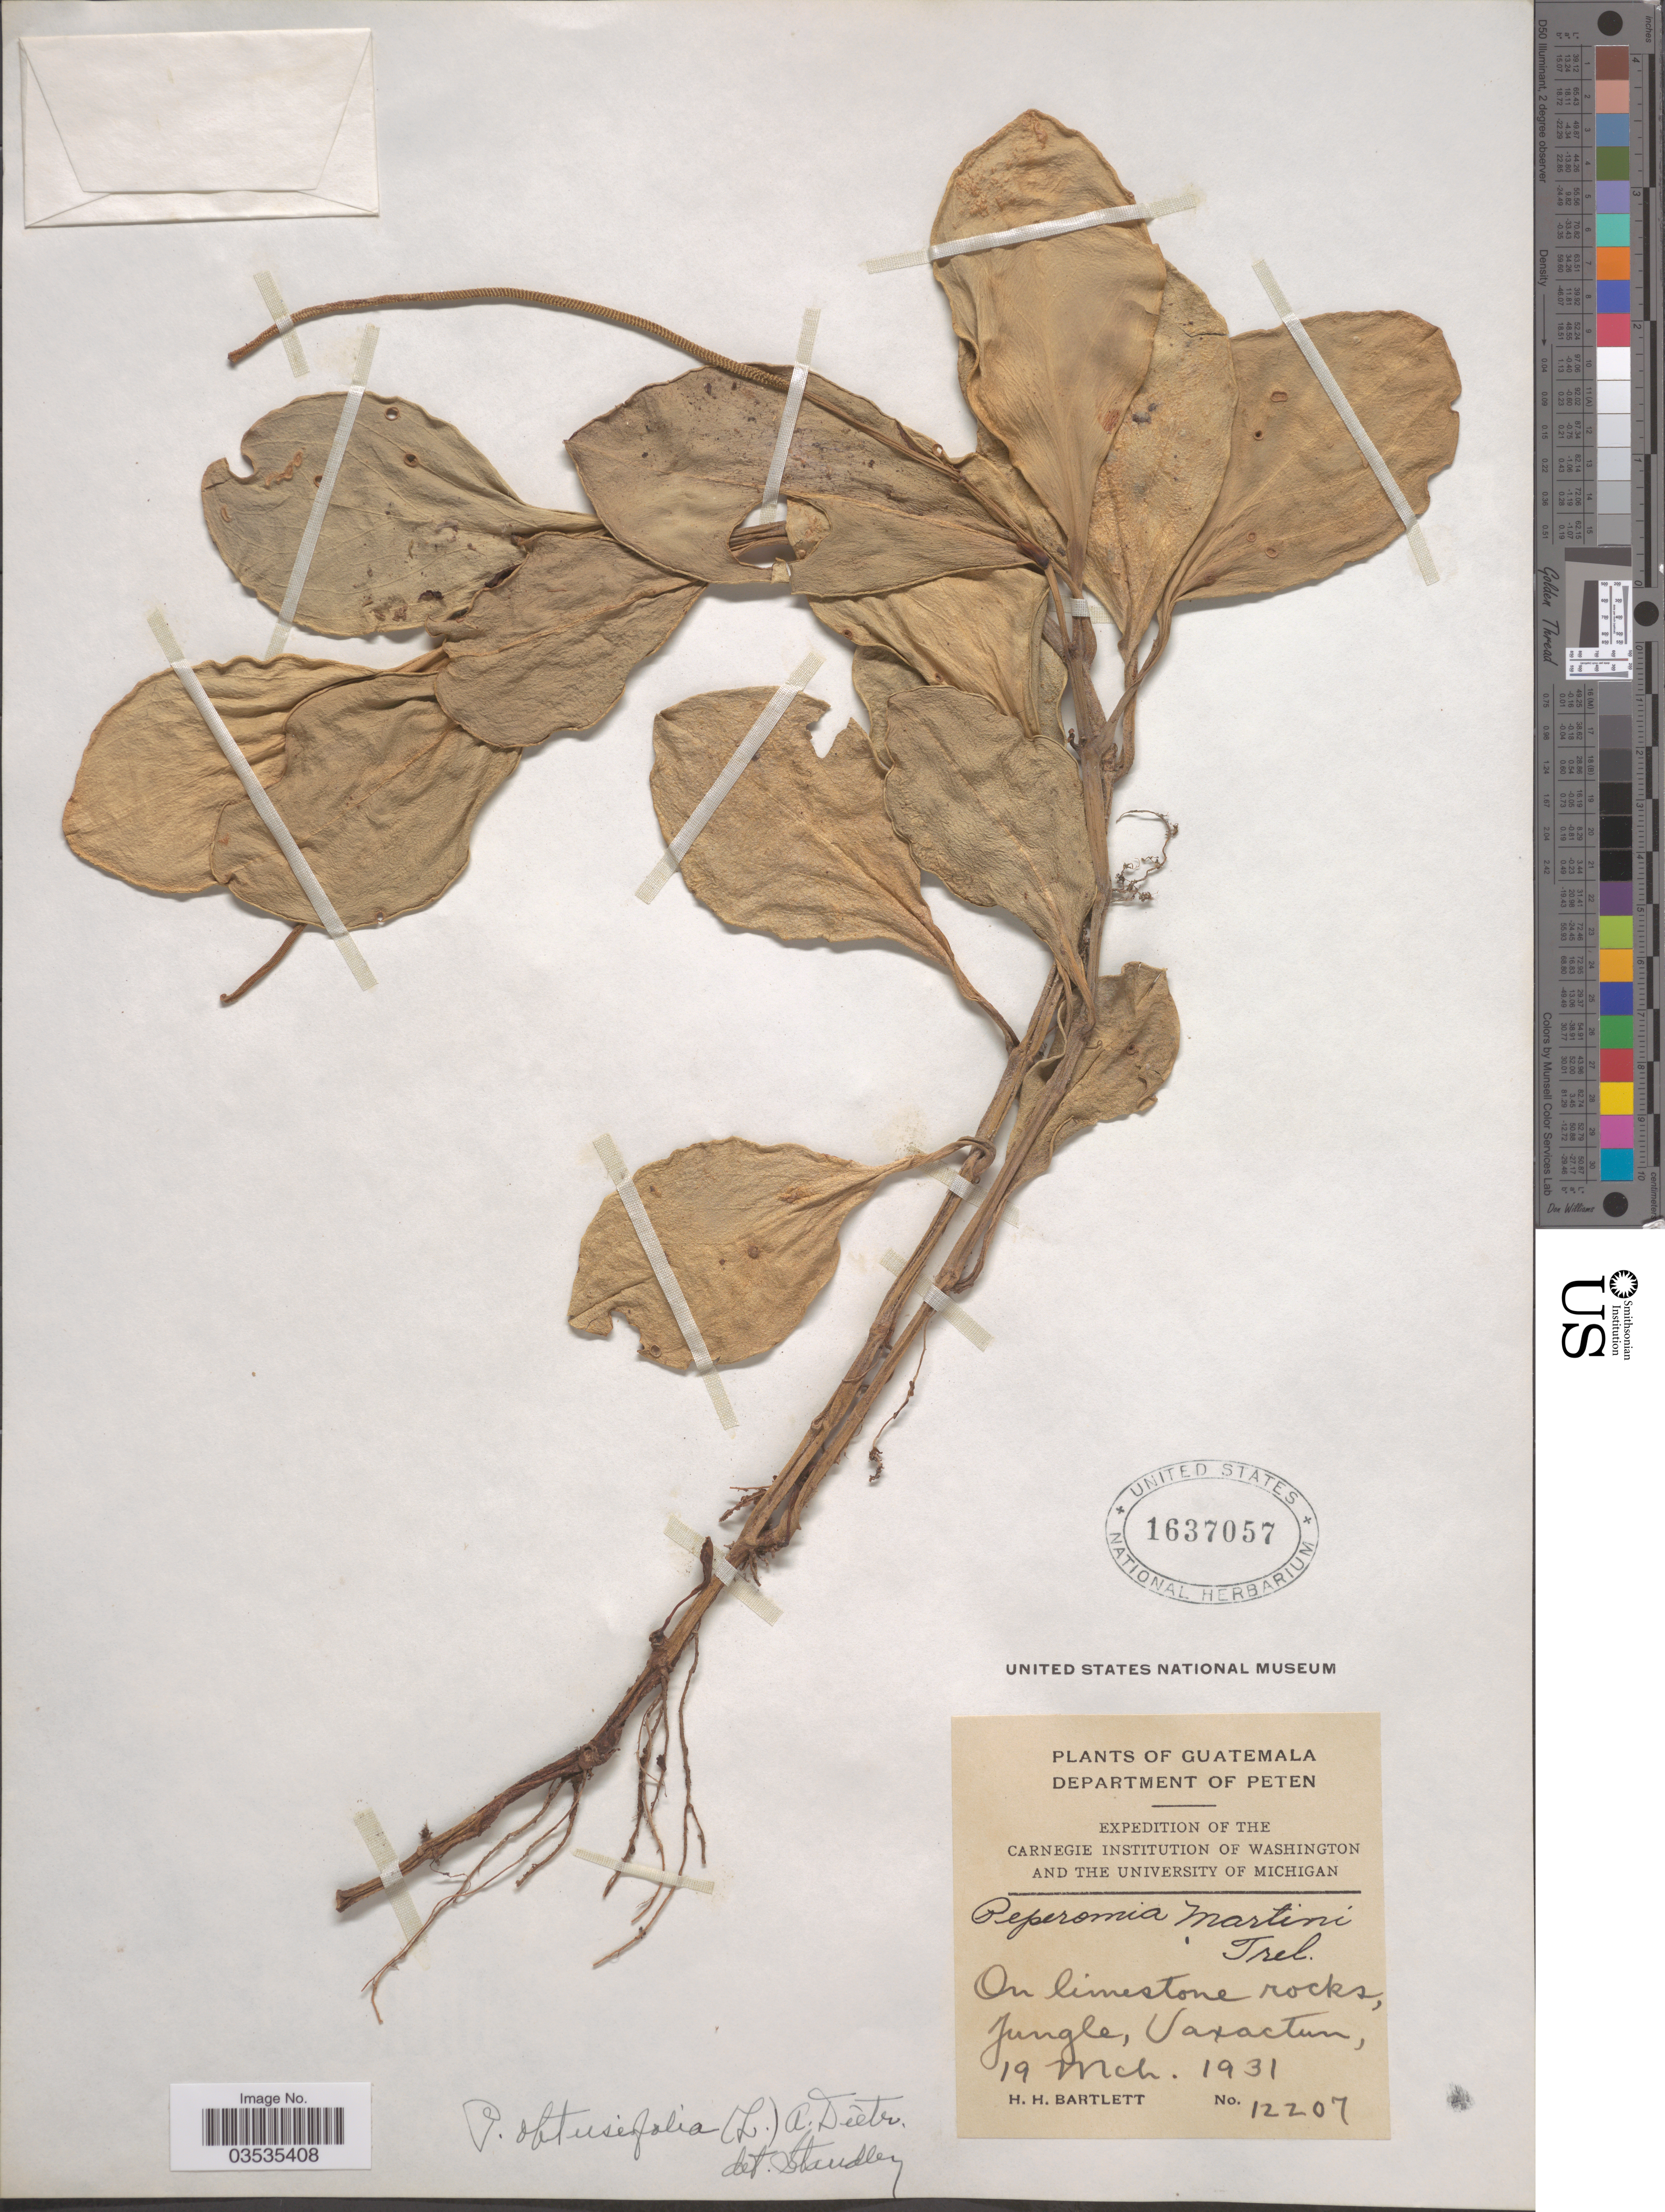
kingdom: Plantae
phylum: Tracheophyta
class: Magnoliopsida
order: Piperales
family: Piperaceae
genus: Peperomia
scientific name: Peperomia obtusifolia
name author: (L.) A. Dietr.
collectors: H. H. Bartlett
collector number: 12207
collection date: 1931-03-19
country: Guatemala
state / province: El Peten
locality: Department of Peten. Uaxactun.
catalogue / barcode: US 1637057